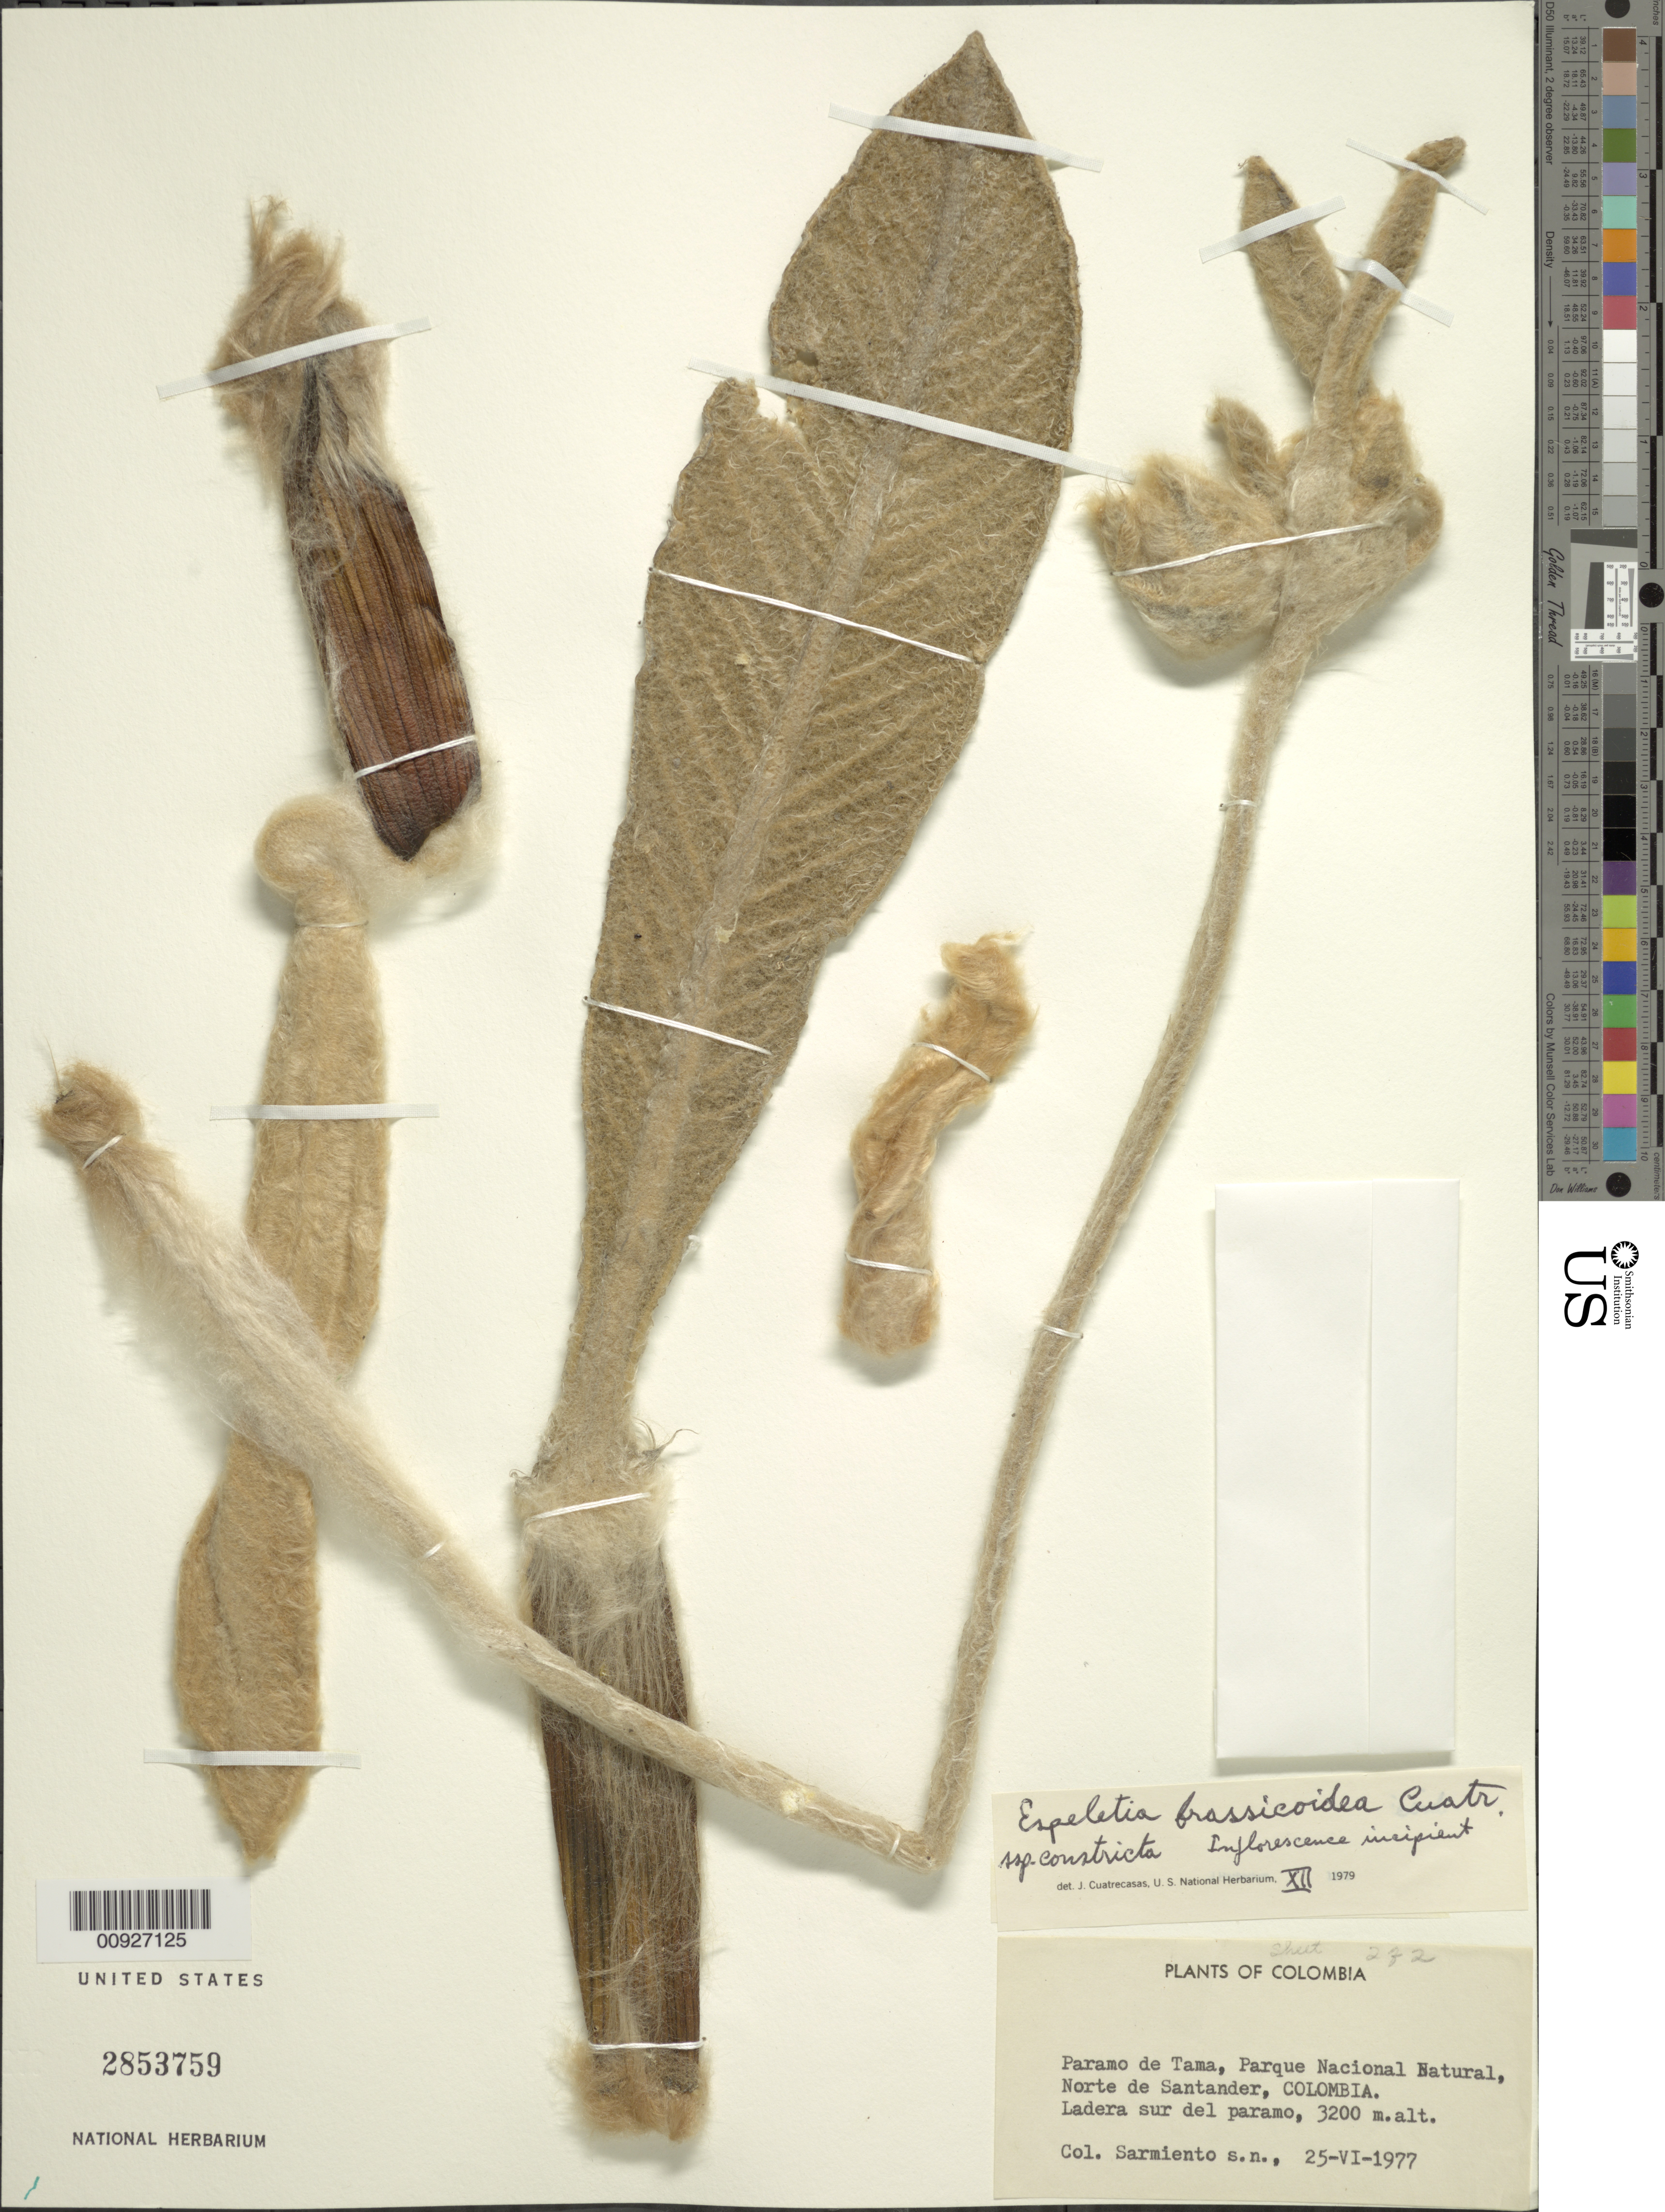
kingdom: Plantae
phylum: Tracheophyta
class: Magnoliopsida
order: Asterales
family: Asteraceae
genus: Espeletia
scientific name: Espeletia brassicoidea f. constricta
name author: Cuatrec.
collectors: -- Sarmiento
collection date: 1977-06-25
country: Colombia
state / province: Norte de Santander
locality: P. de Tamá. Parque Nacional Natural. Ladera Sur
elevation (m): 3200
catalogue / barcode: US 2853759